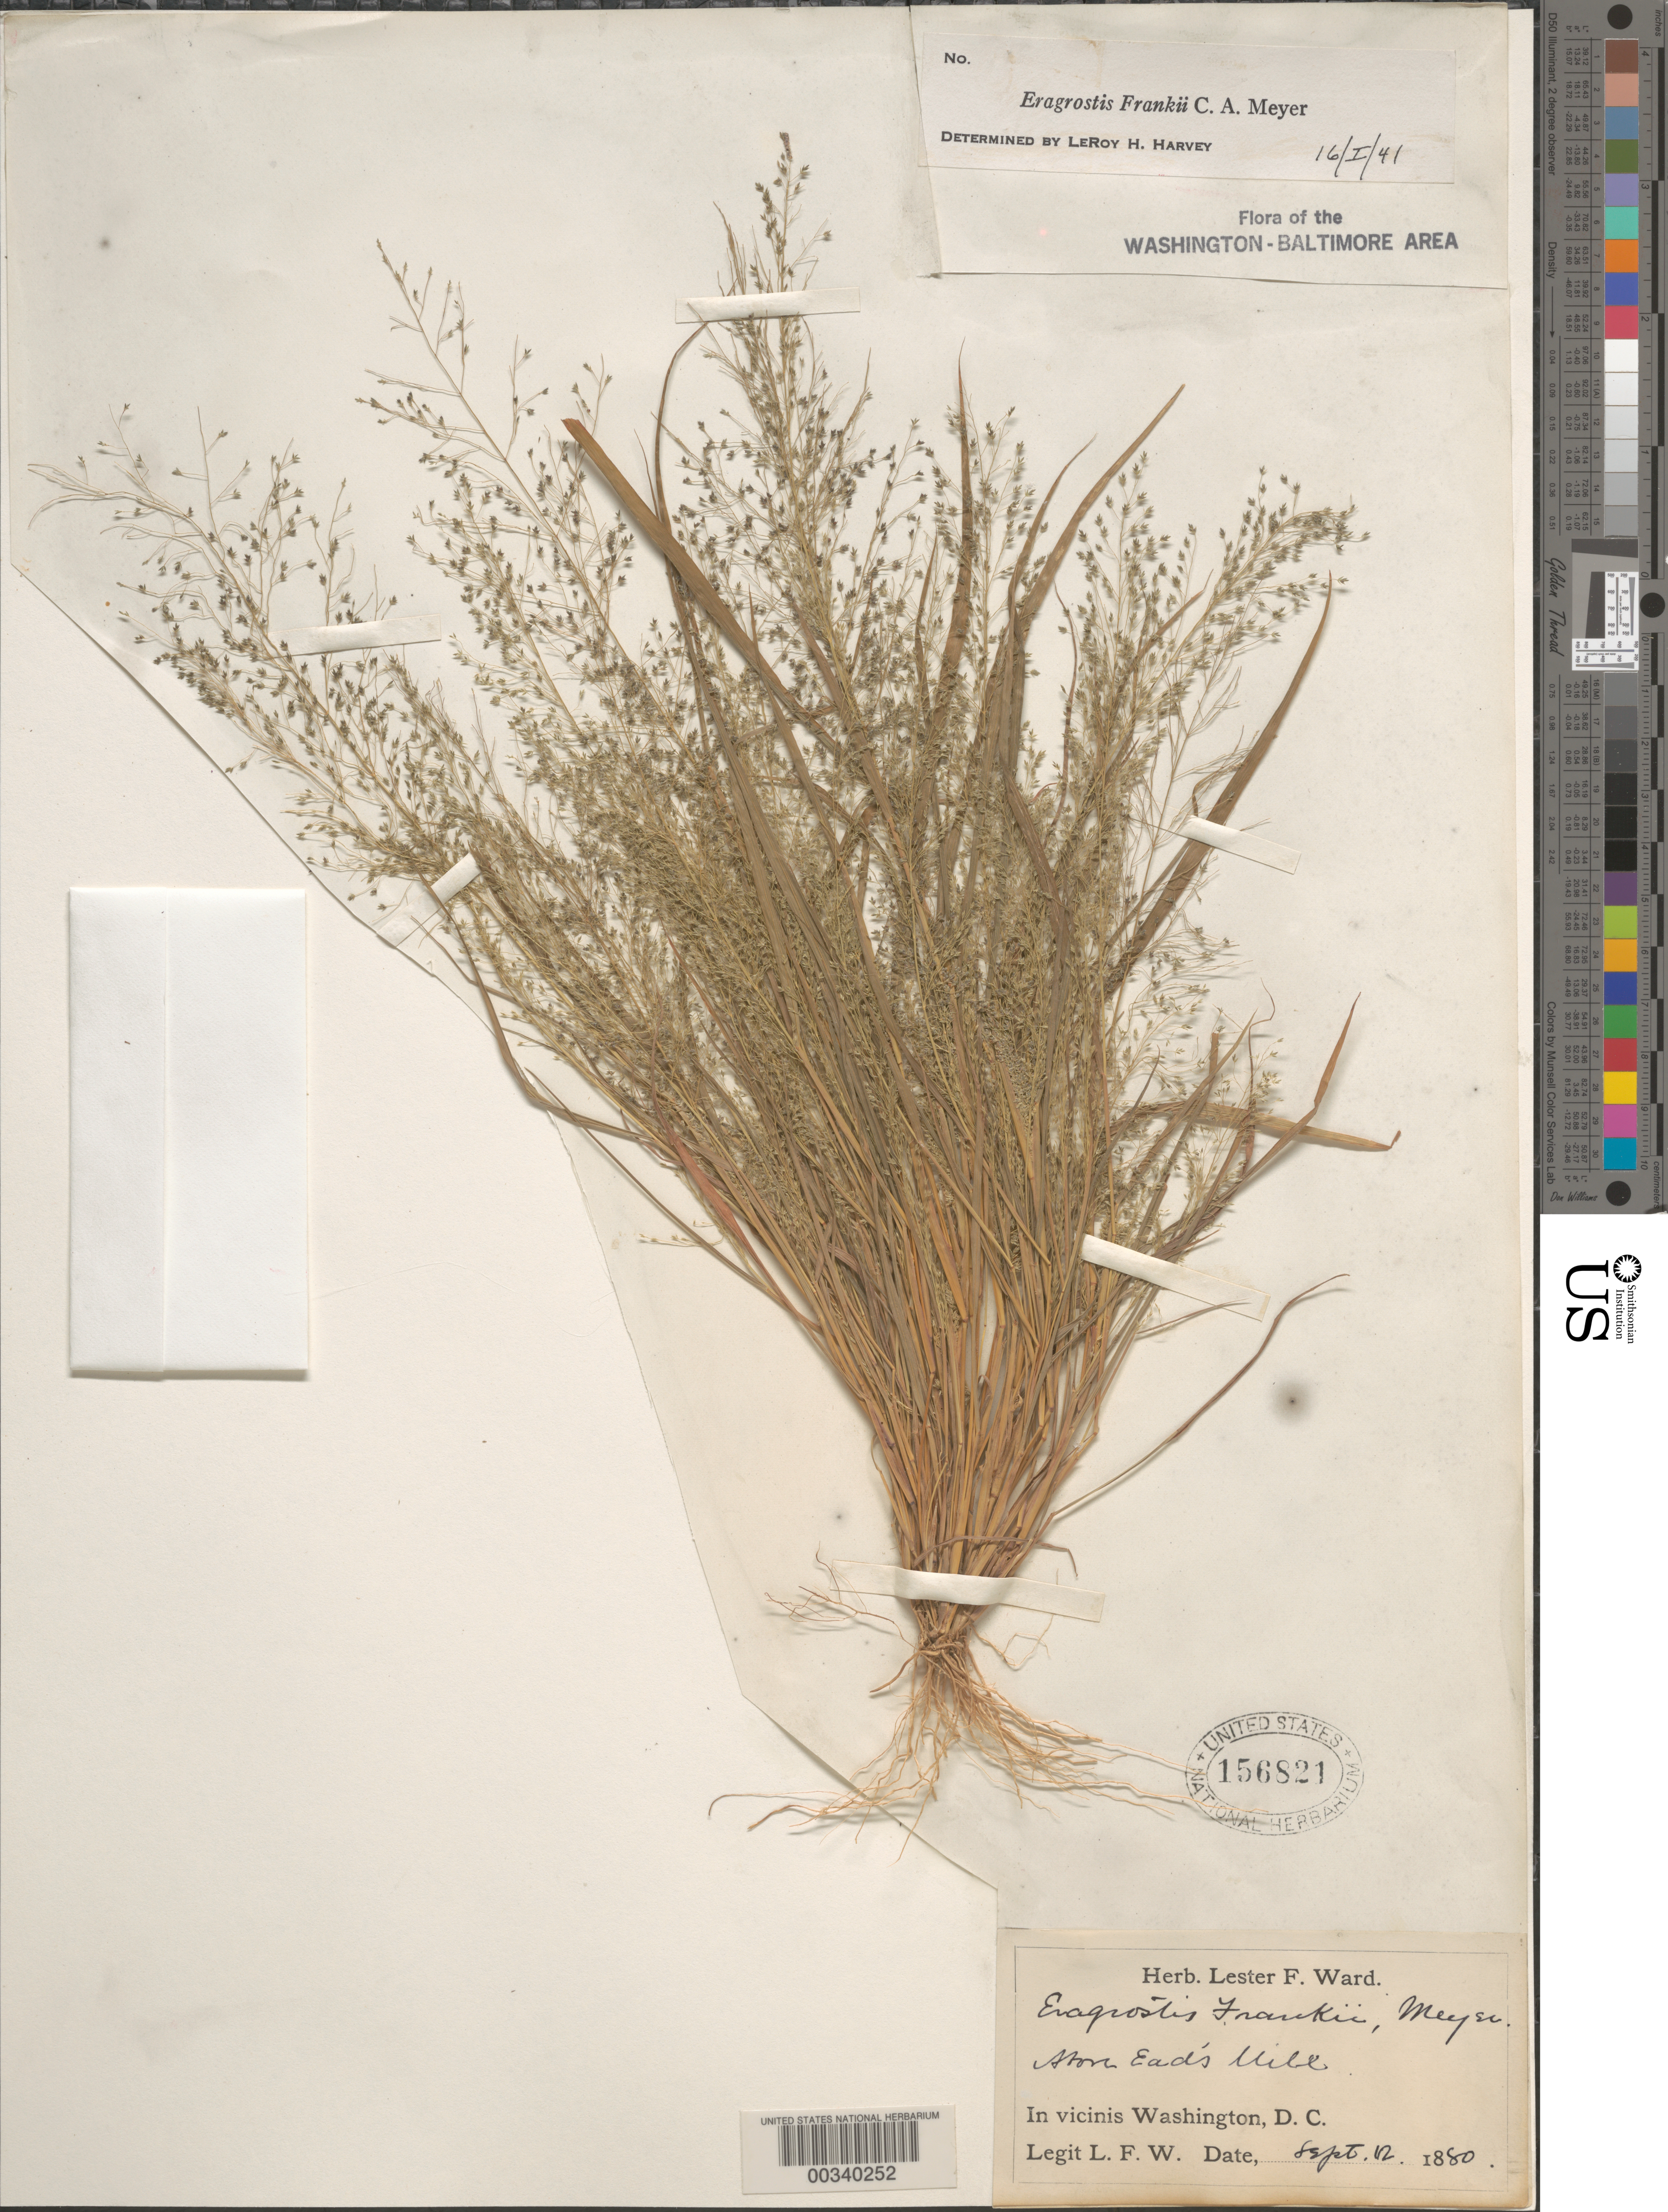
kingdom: Plantae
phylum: Tracheophyta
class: Liliopsida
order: Poales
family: Poaceae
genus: Eragrostis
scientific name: Eragrostis frankii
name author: C.A. Mey. ex Steud.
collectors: L. F. Ward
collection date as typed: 12 Sep 1880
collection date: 1880-09-12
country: United States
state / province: District of Columbia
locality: Washington DC area, above Ead's Mill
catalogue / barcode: US 156821